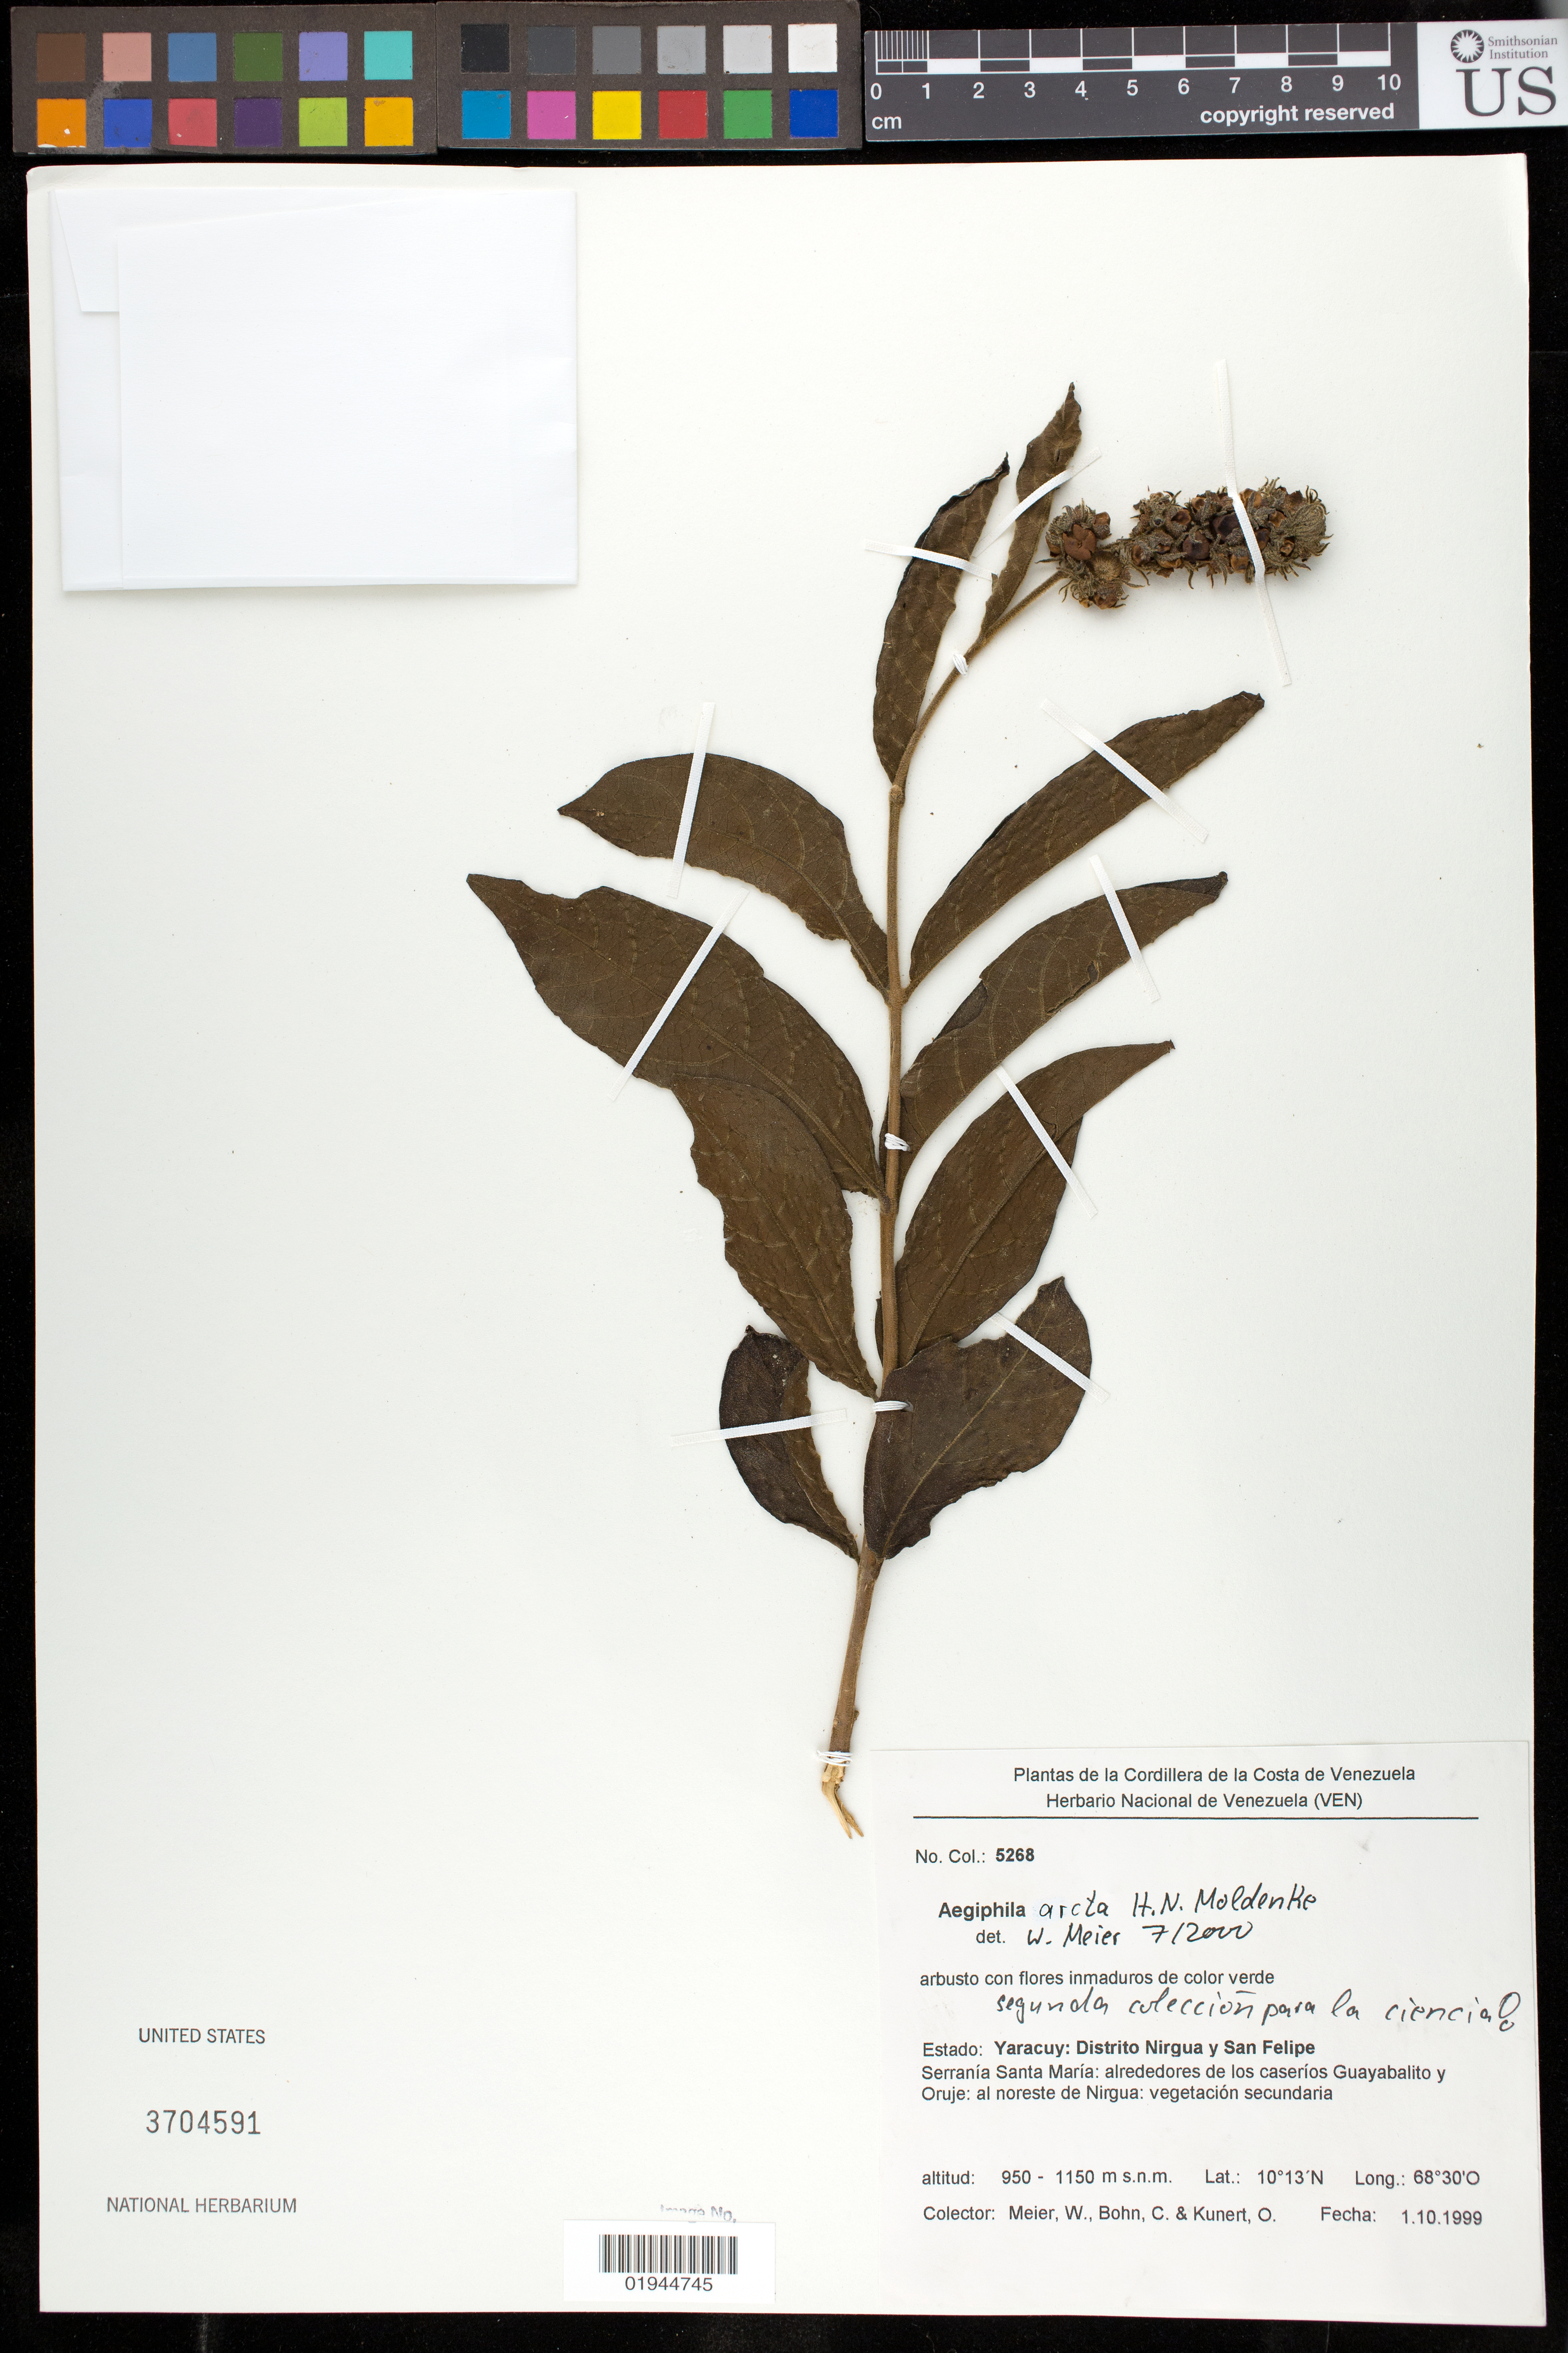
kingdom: Plantae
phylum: Tracheophyta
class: Magnoliopsida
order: Lamiales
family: Lamiaceae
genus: Aegiphila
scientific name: Aegiphila arcta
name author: Moldenke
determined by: Meier, Winfried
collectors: W. Meier, C. Bohn & O. Kunert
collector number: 5268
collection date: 1999-10-01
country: Venezuela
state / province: Yaracuy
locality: Distrito Nirgua Y San Felipe, Serrania Santa Maria, alrededores de los caserios Guayabalito y Oruje, al noreste de Nirgua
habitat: vegetacion secundaria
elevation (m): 950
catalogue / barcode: US 3704591